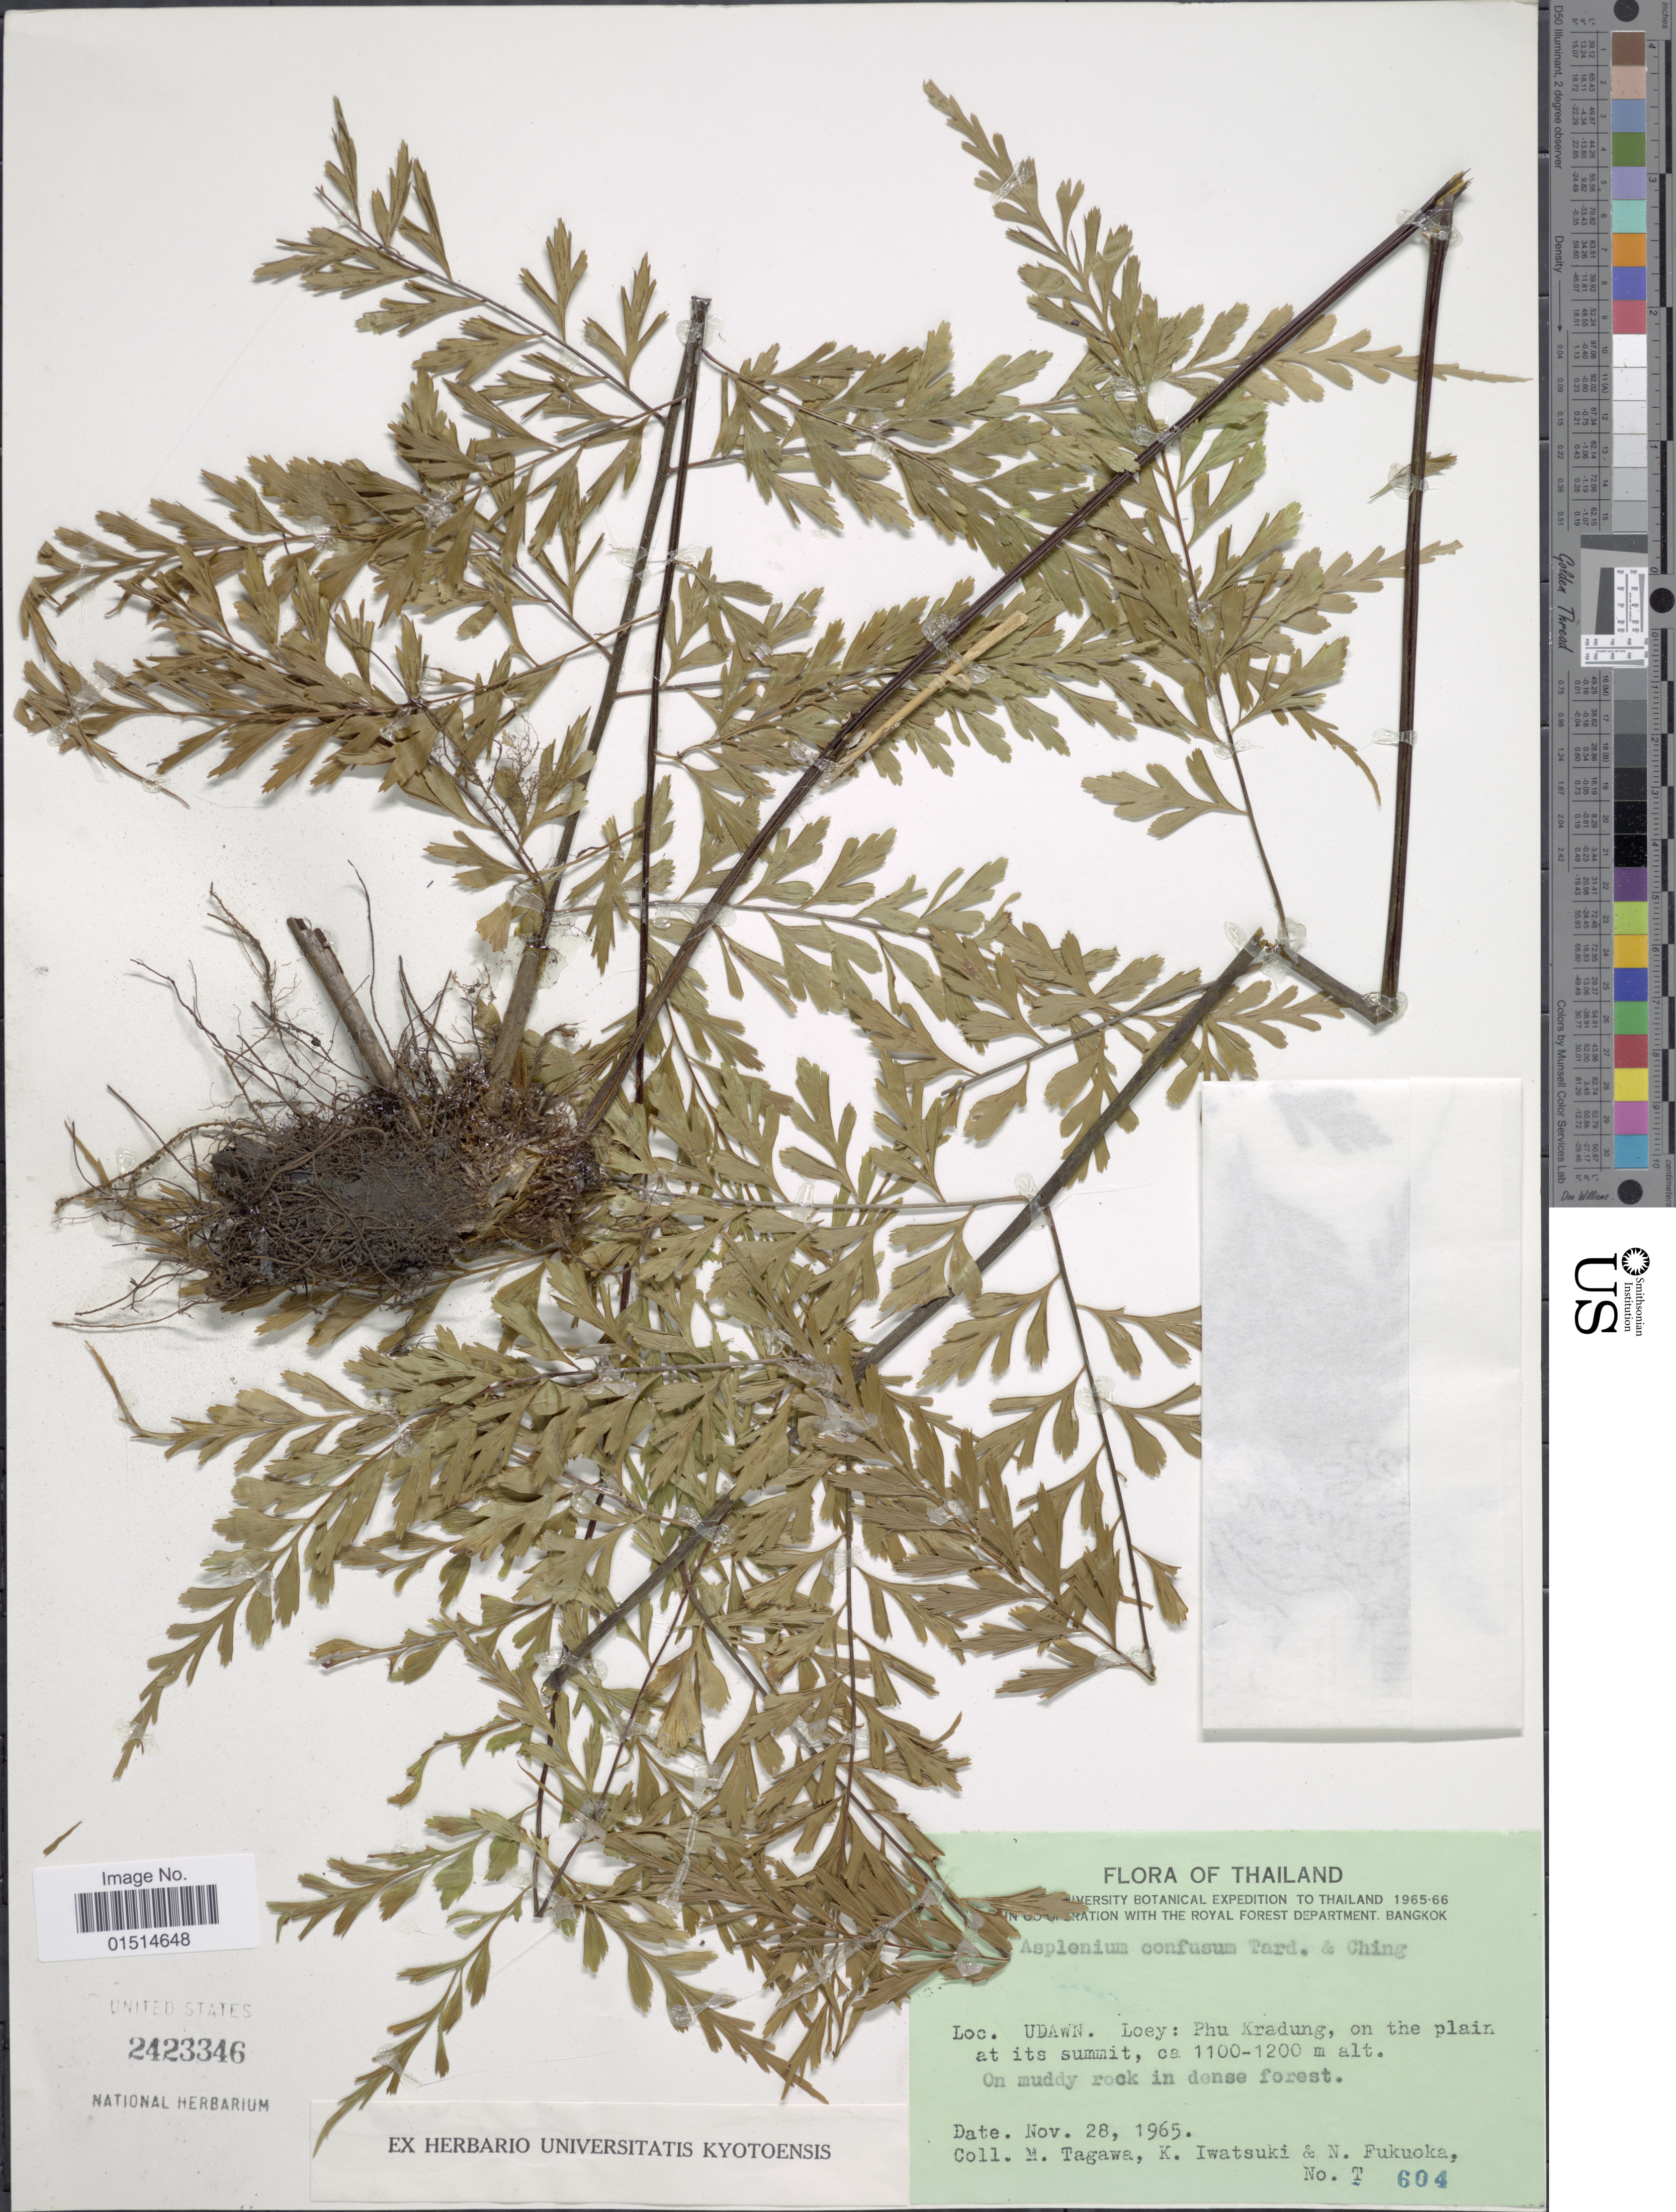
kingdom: Plantae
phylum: Tracheophyta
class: Polypodiopsida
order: Polypodiales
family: Aspleniaceae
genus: Asplenium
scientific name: Asplenium confusum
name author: Tardieu & Ching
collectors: M. Tagawa, K. Iwatsuki & N. Fukuoka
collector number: T604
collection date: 1965-11-28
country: Thailand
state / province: Loei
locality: Udawn. Loey: Phu Kradung, on the plain at its summit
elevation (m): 1100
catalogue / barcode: US 2423346